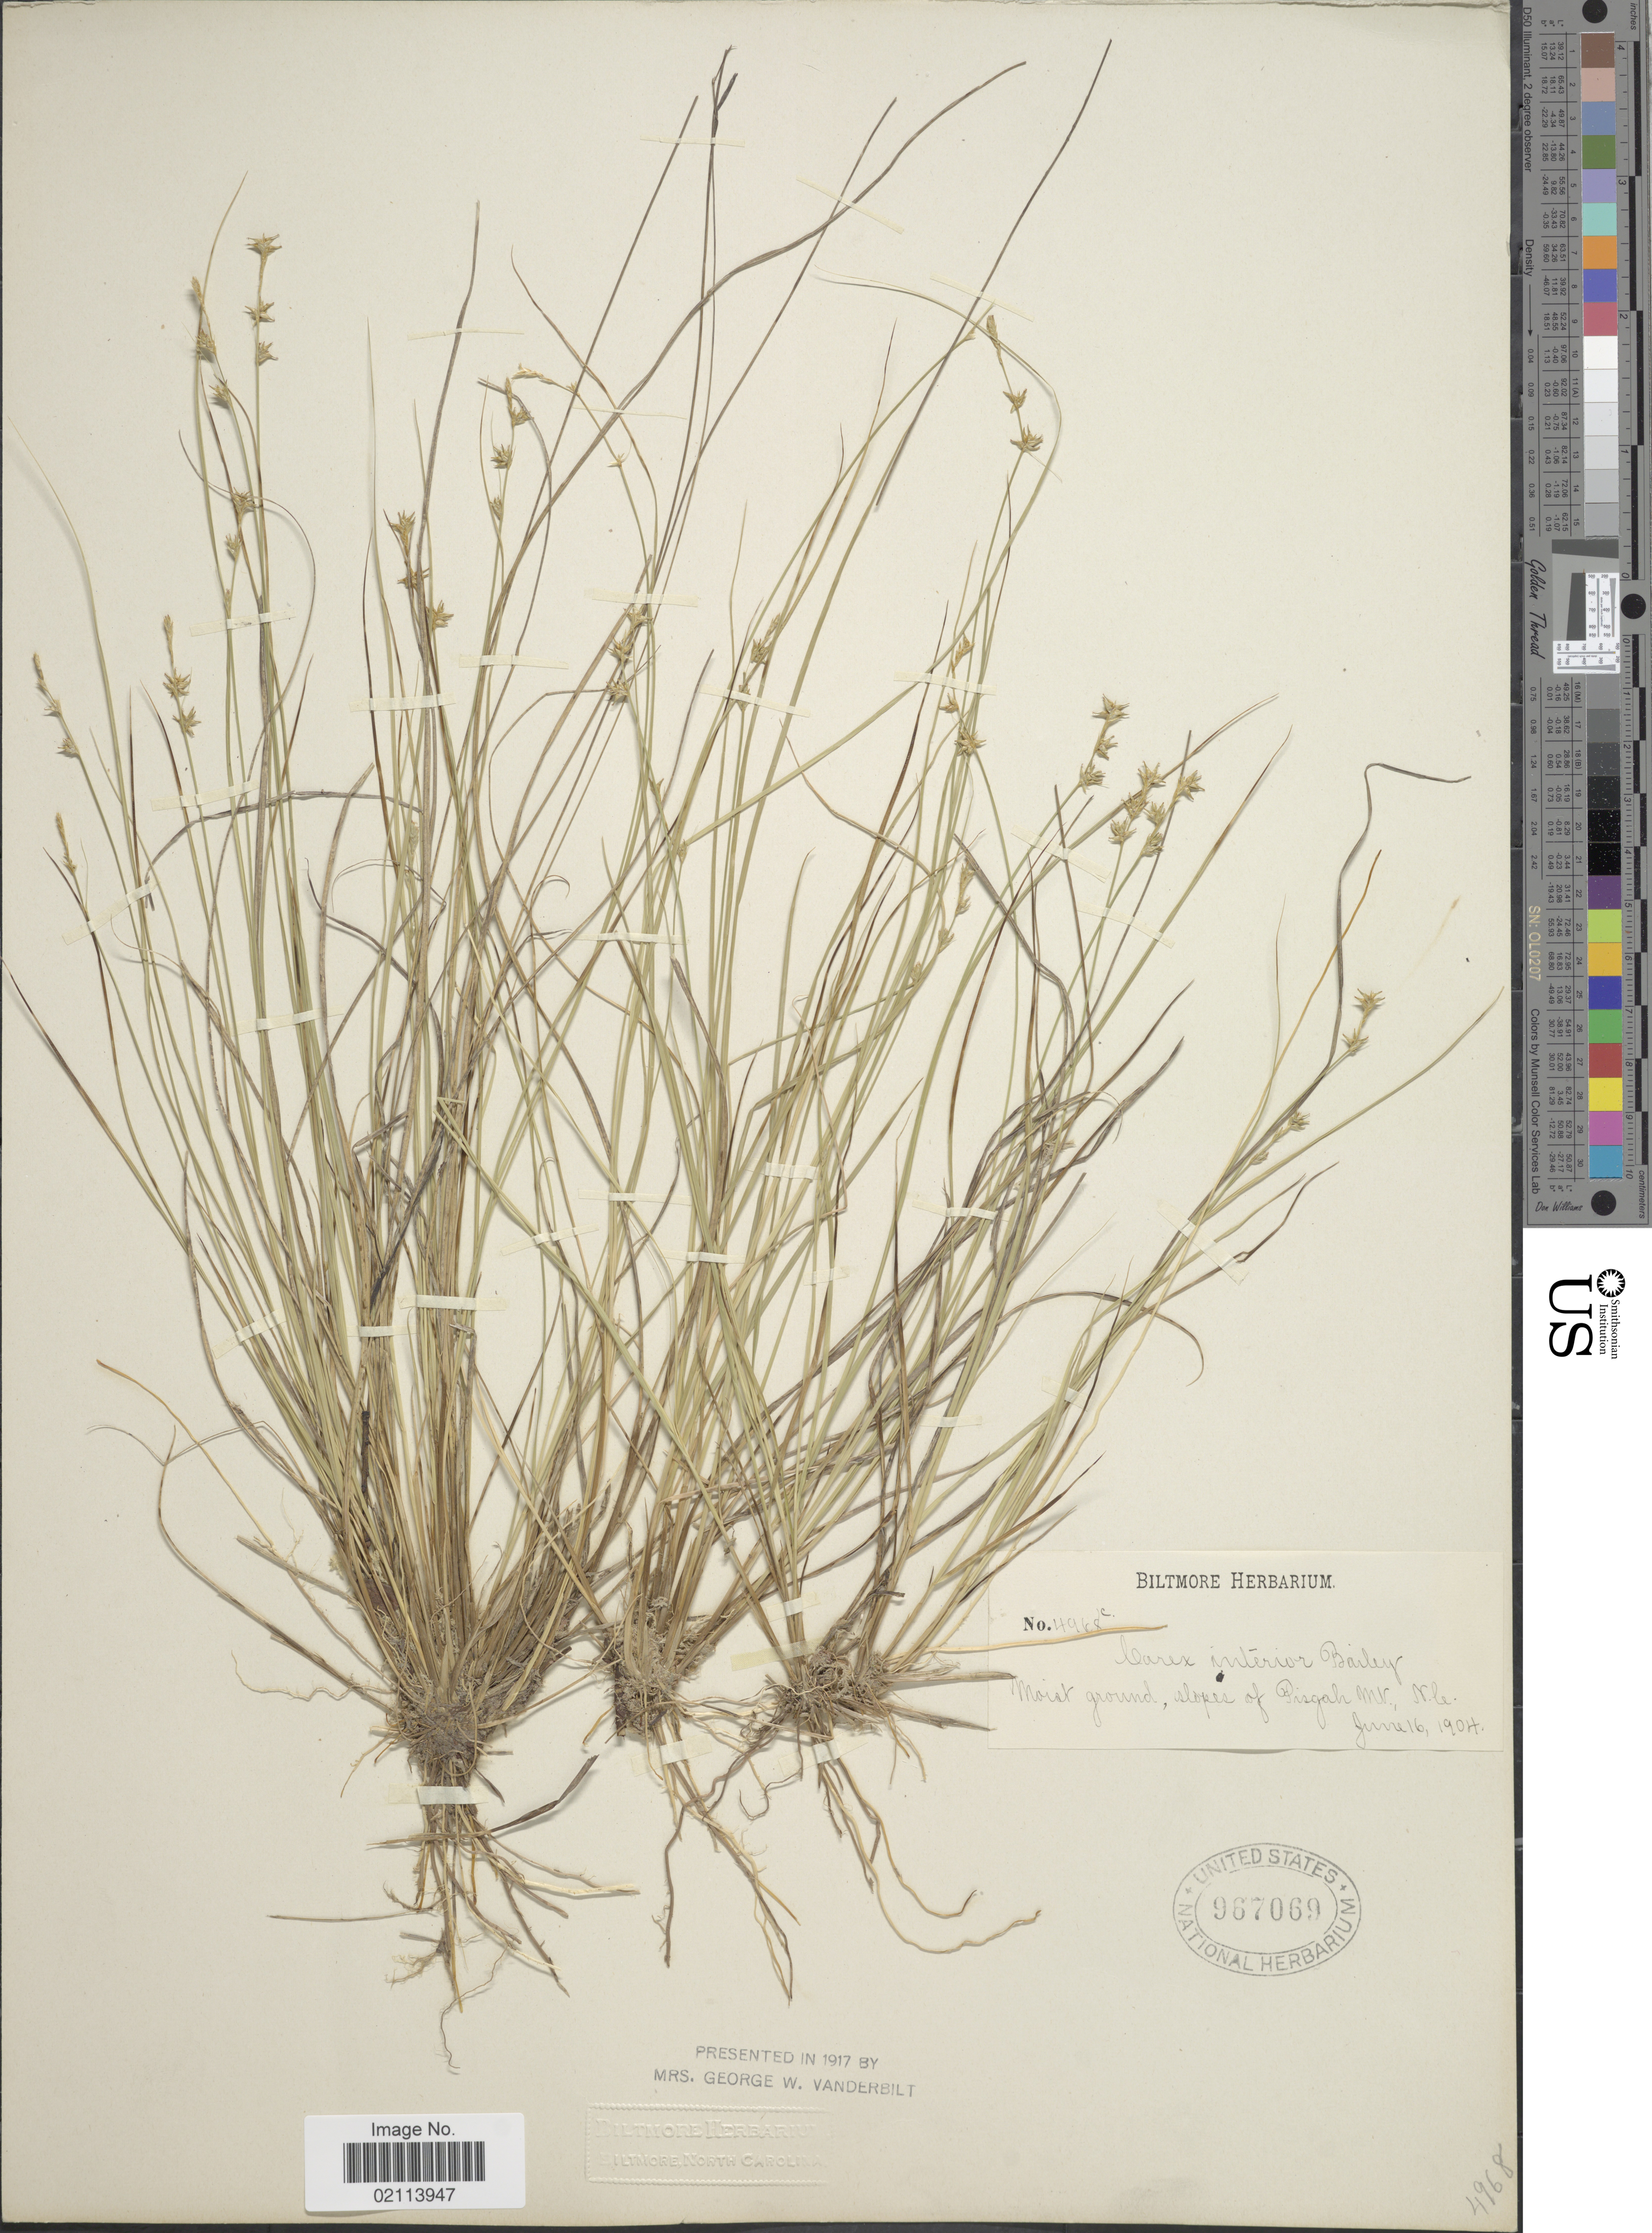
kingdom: Plantae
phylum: Tracheophyta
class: Liliopsida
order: Poales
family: Cyperaceae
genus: Carex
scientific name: Carex interior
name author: L.H. Bailey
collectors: ex herb. Biltmore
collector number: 4968c*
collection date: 1904-06-16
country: United States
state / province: North Carolina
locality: Moist ground, slopes of Pisgah Mt., N.C.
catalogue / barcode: US 967069